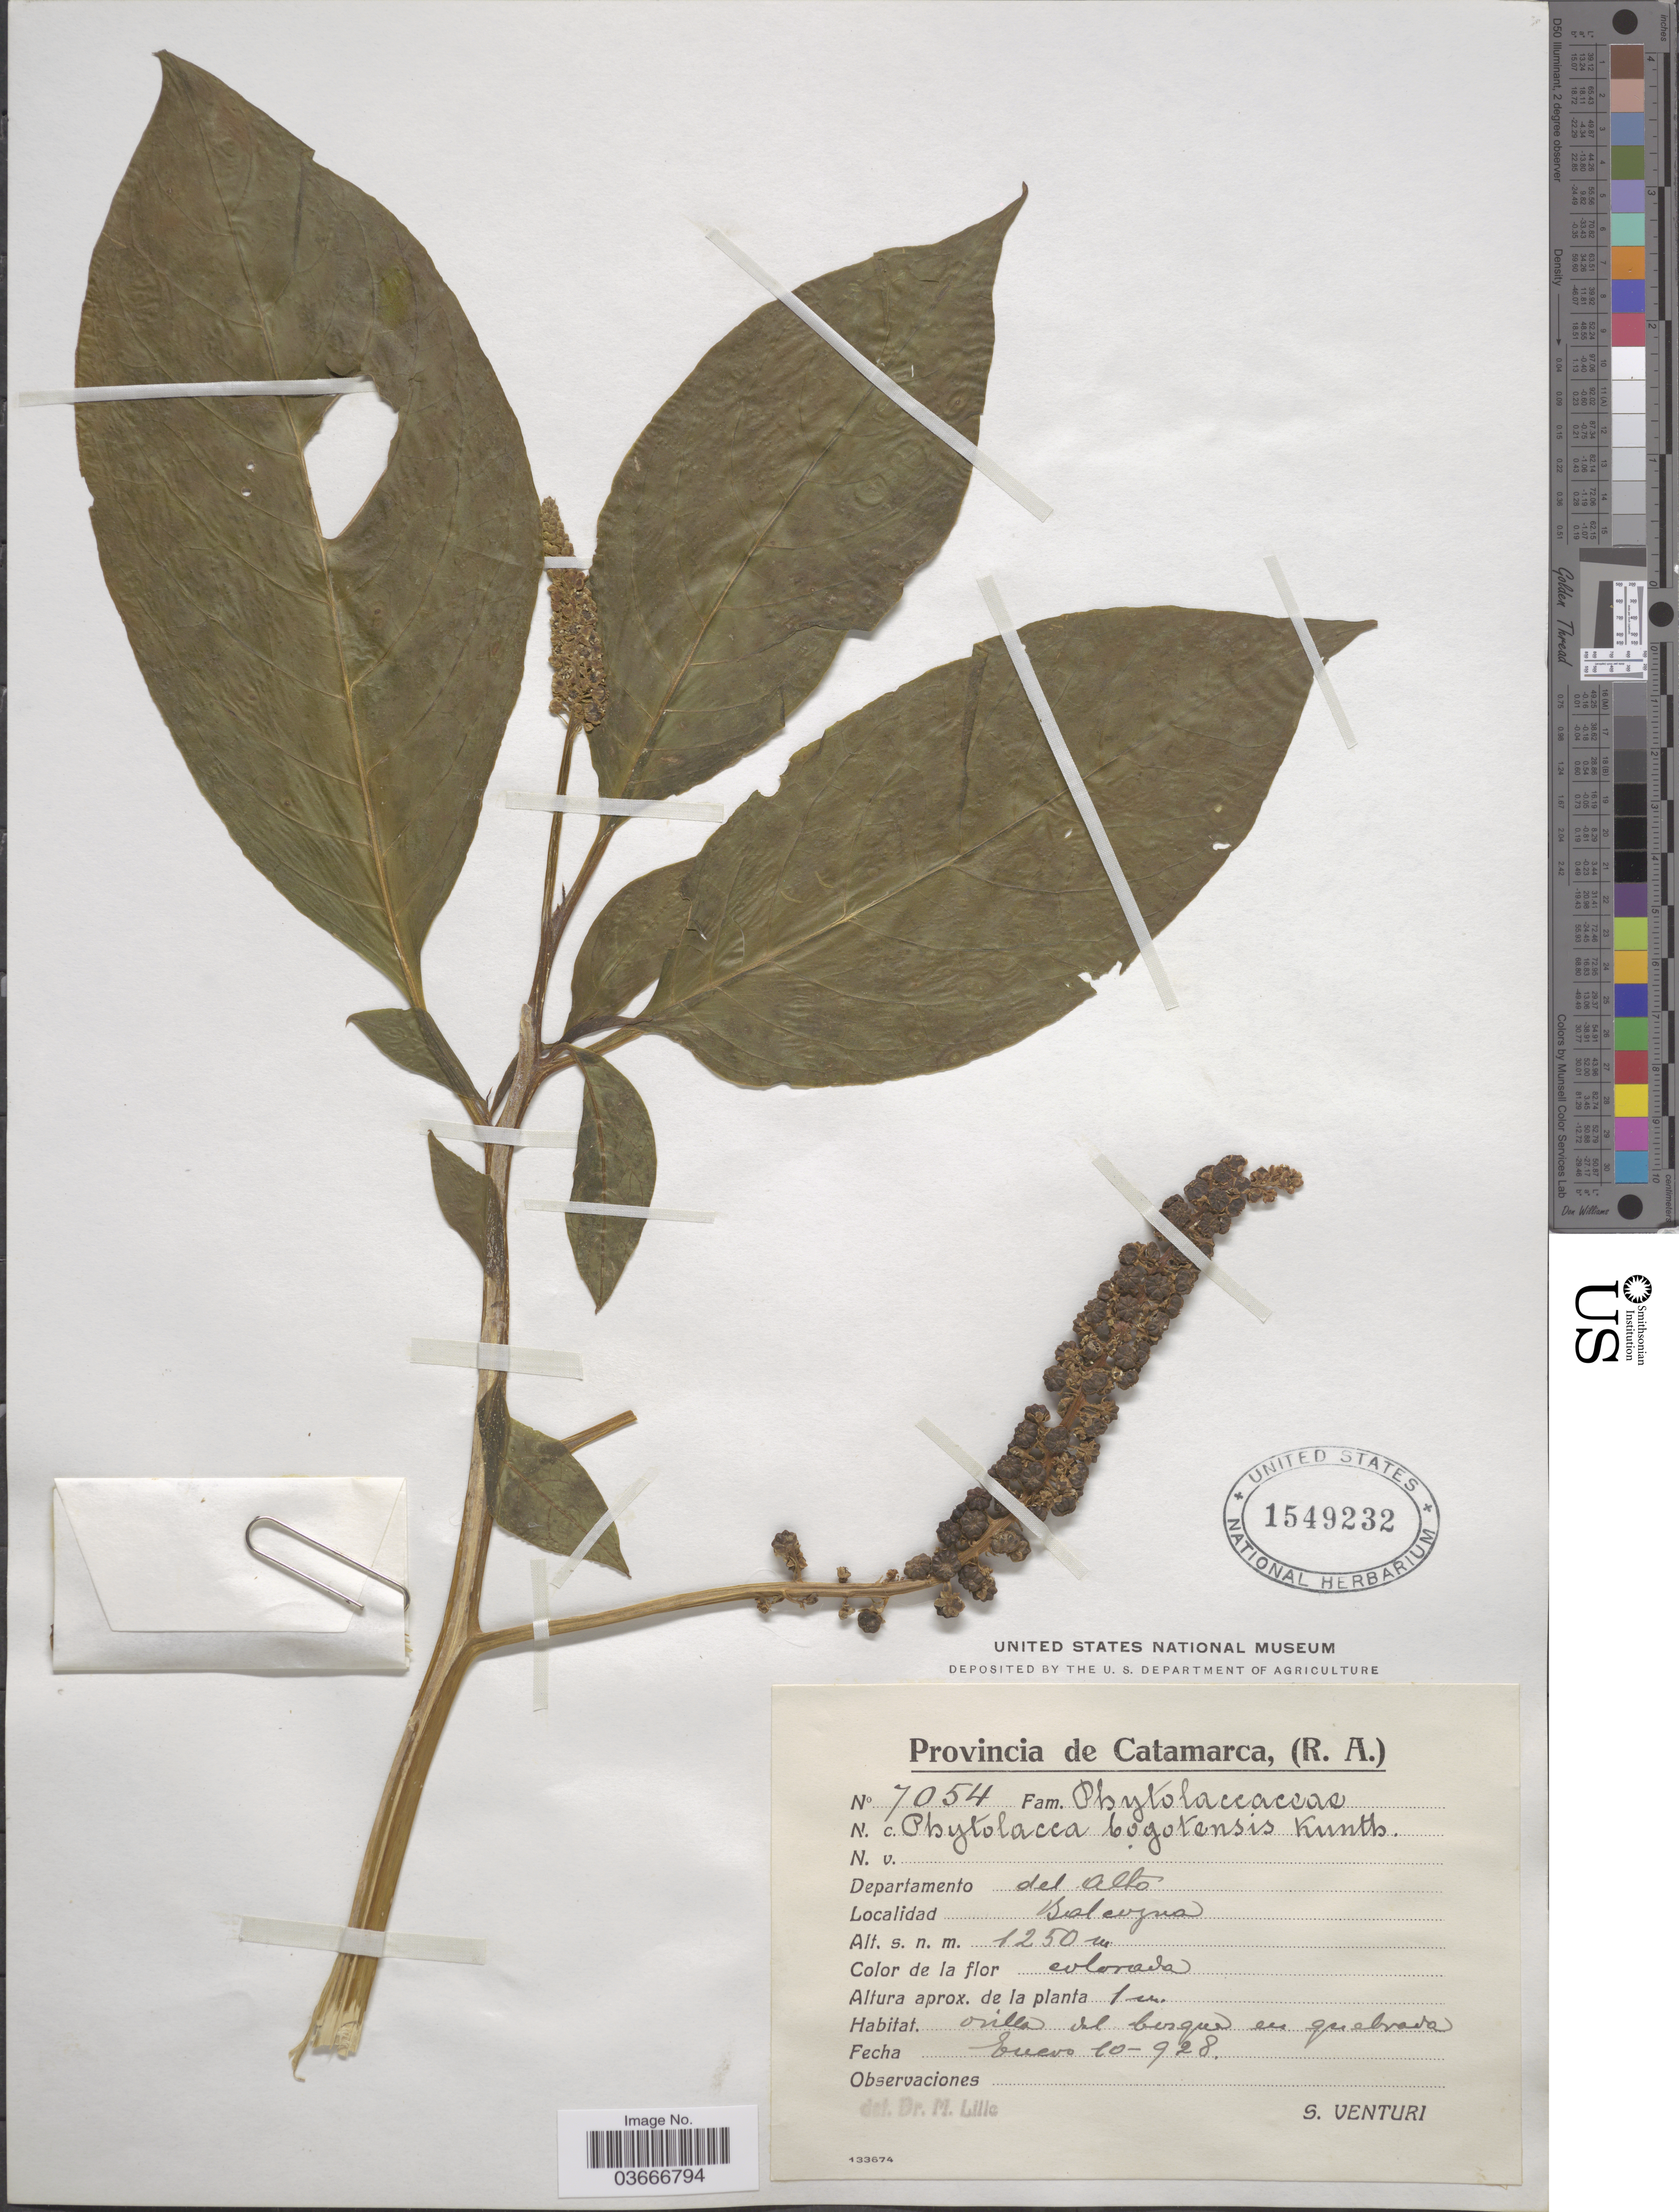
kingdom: Plantae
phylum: Tracheophyta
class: Magnoliopsida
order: Caryophyllales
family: Phytolaccaceae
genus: Phytolacca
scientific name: Phytolacca bogotensis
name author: Kunth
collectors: S. Venturi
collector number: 7054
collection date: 1928-01-10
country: Argentina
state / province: Catamarca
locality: Departamento del Alto. Balcozna.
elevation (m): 1250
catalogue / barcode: US 1549232